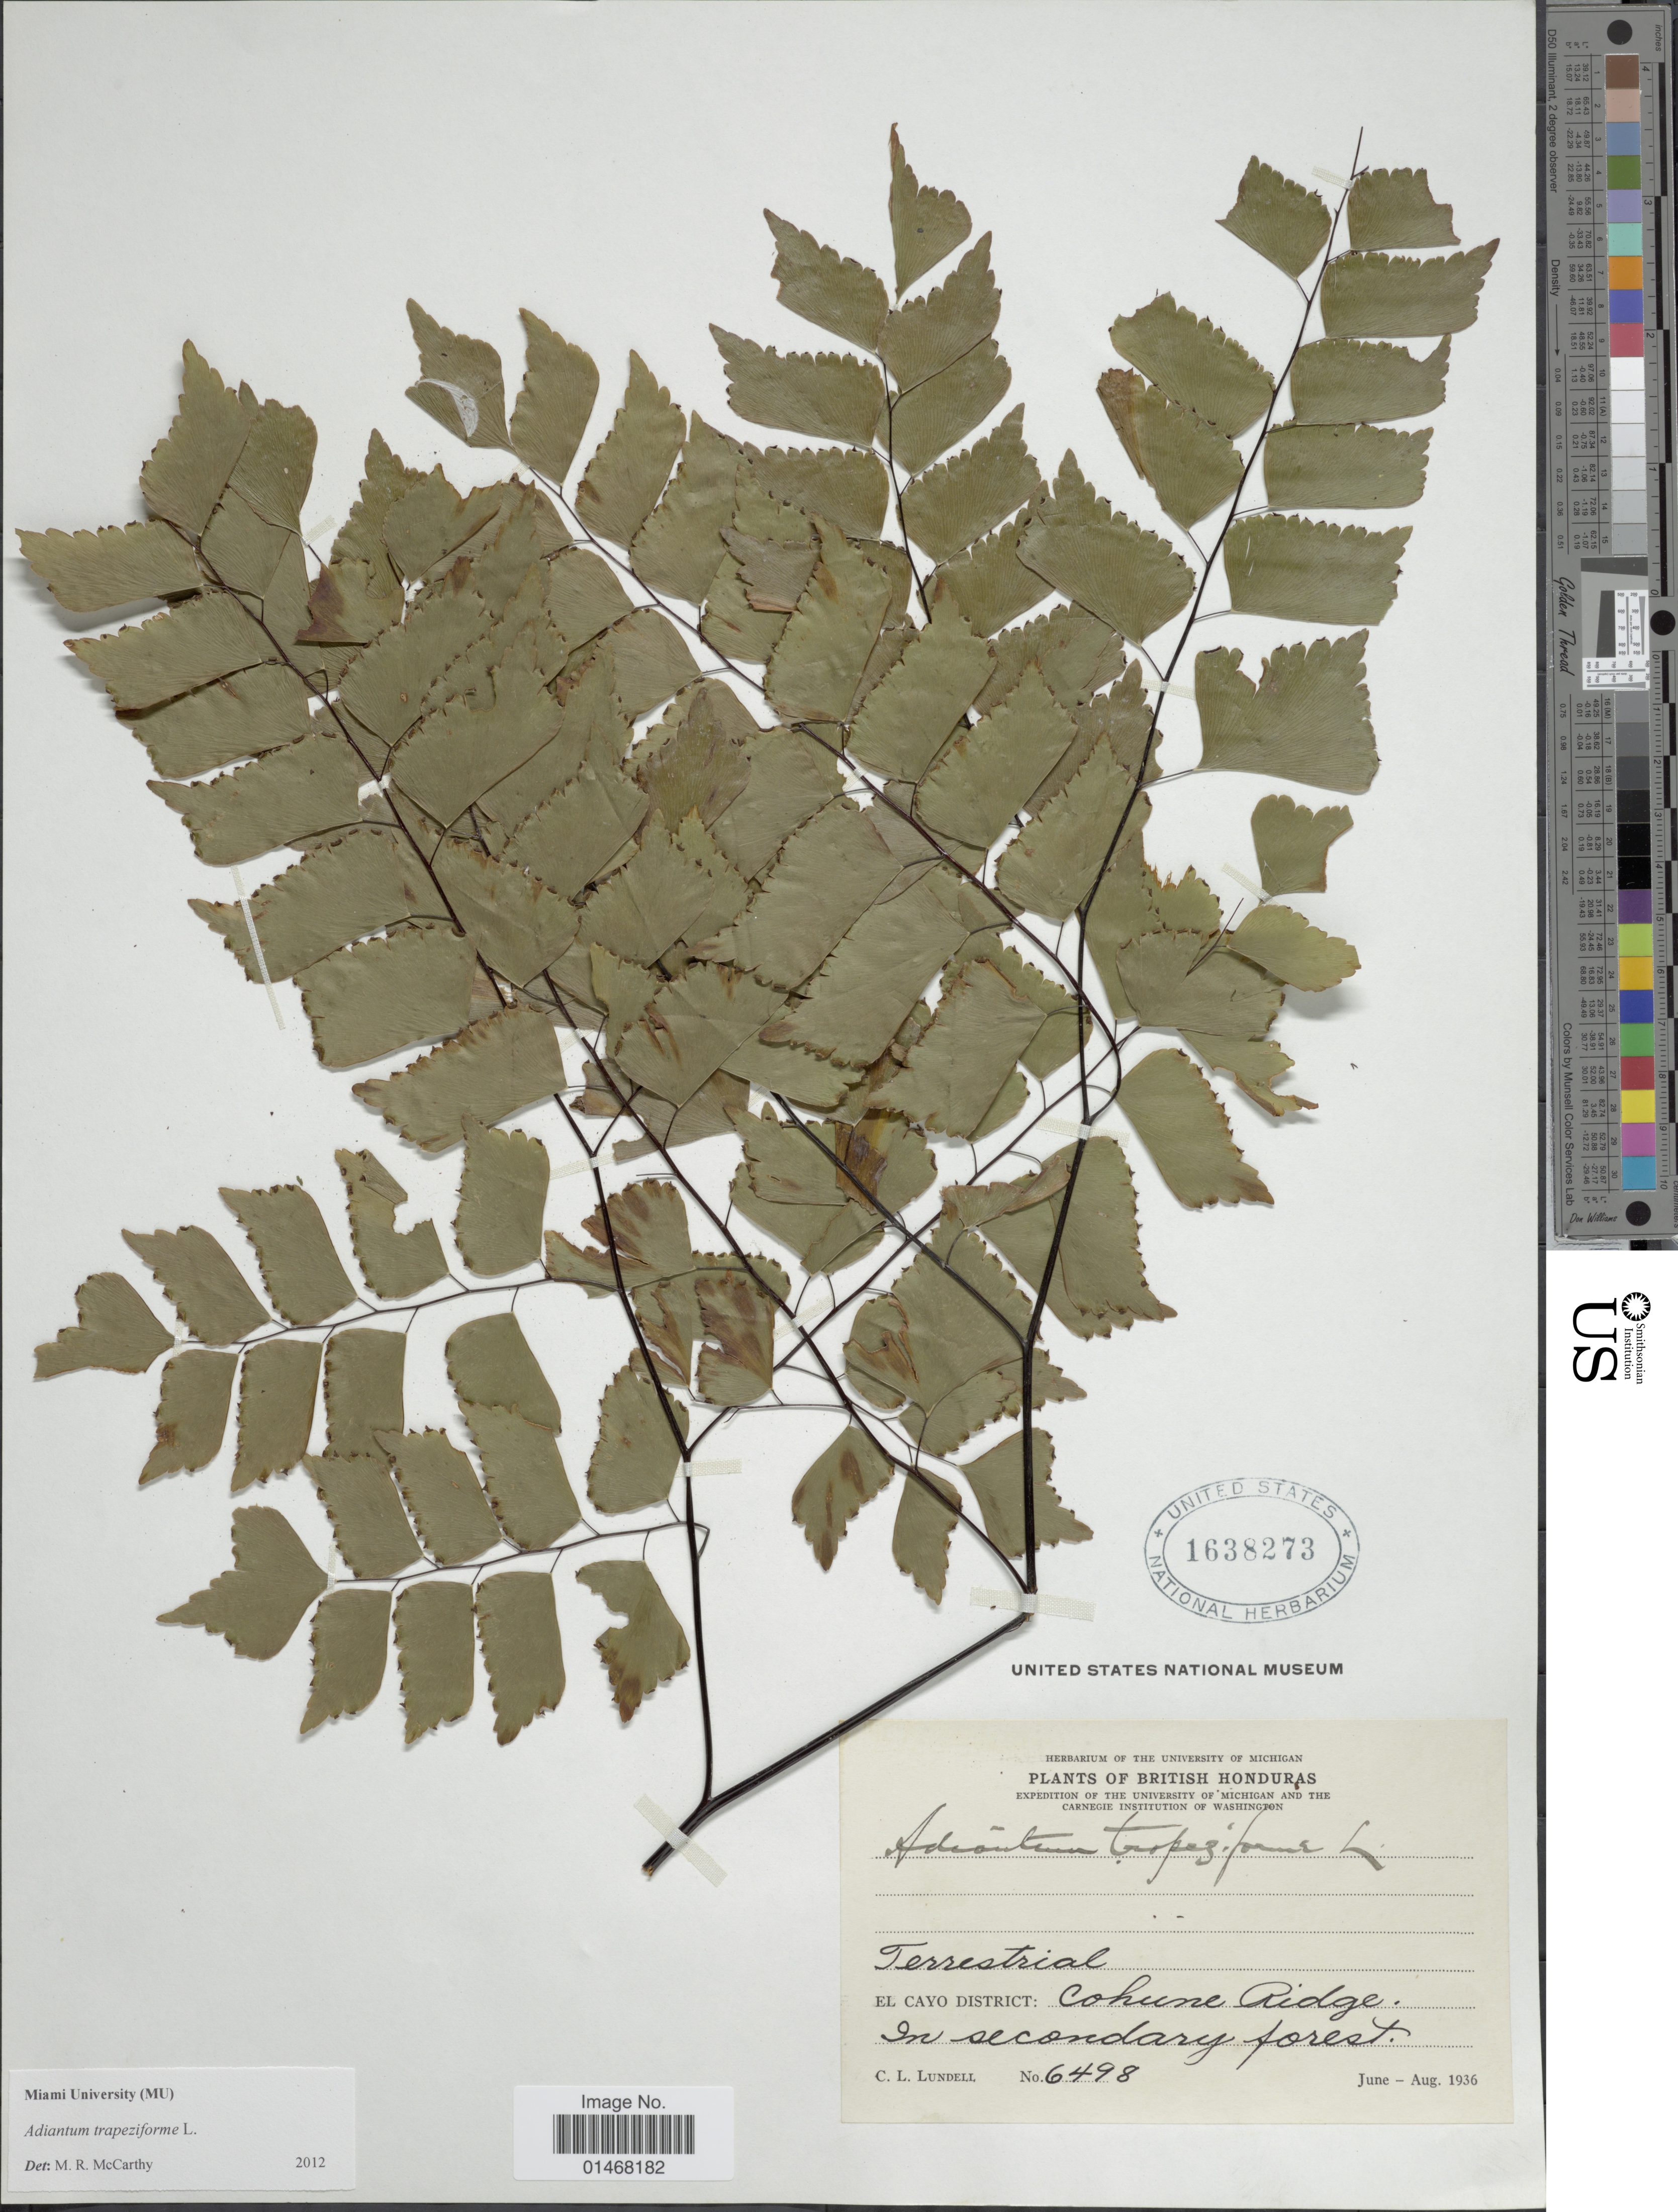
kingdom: Plantae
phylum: Tracheophyta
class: Polypodiopsida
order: Polypodiales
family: Pteridaceae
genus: Adiantum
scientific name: Adiantum trapeziforme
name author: L.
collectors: C. L. Lundell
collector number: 6498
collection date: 1936-06/1936-08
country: Belize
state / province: Cayo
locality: British Honduras, El Cayo District: Cohune Ridge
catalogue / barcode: US 1638273